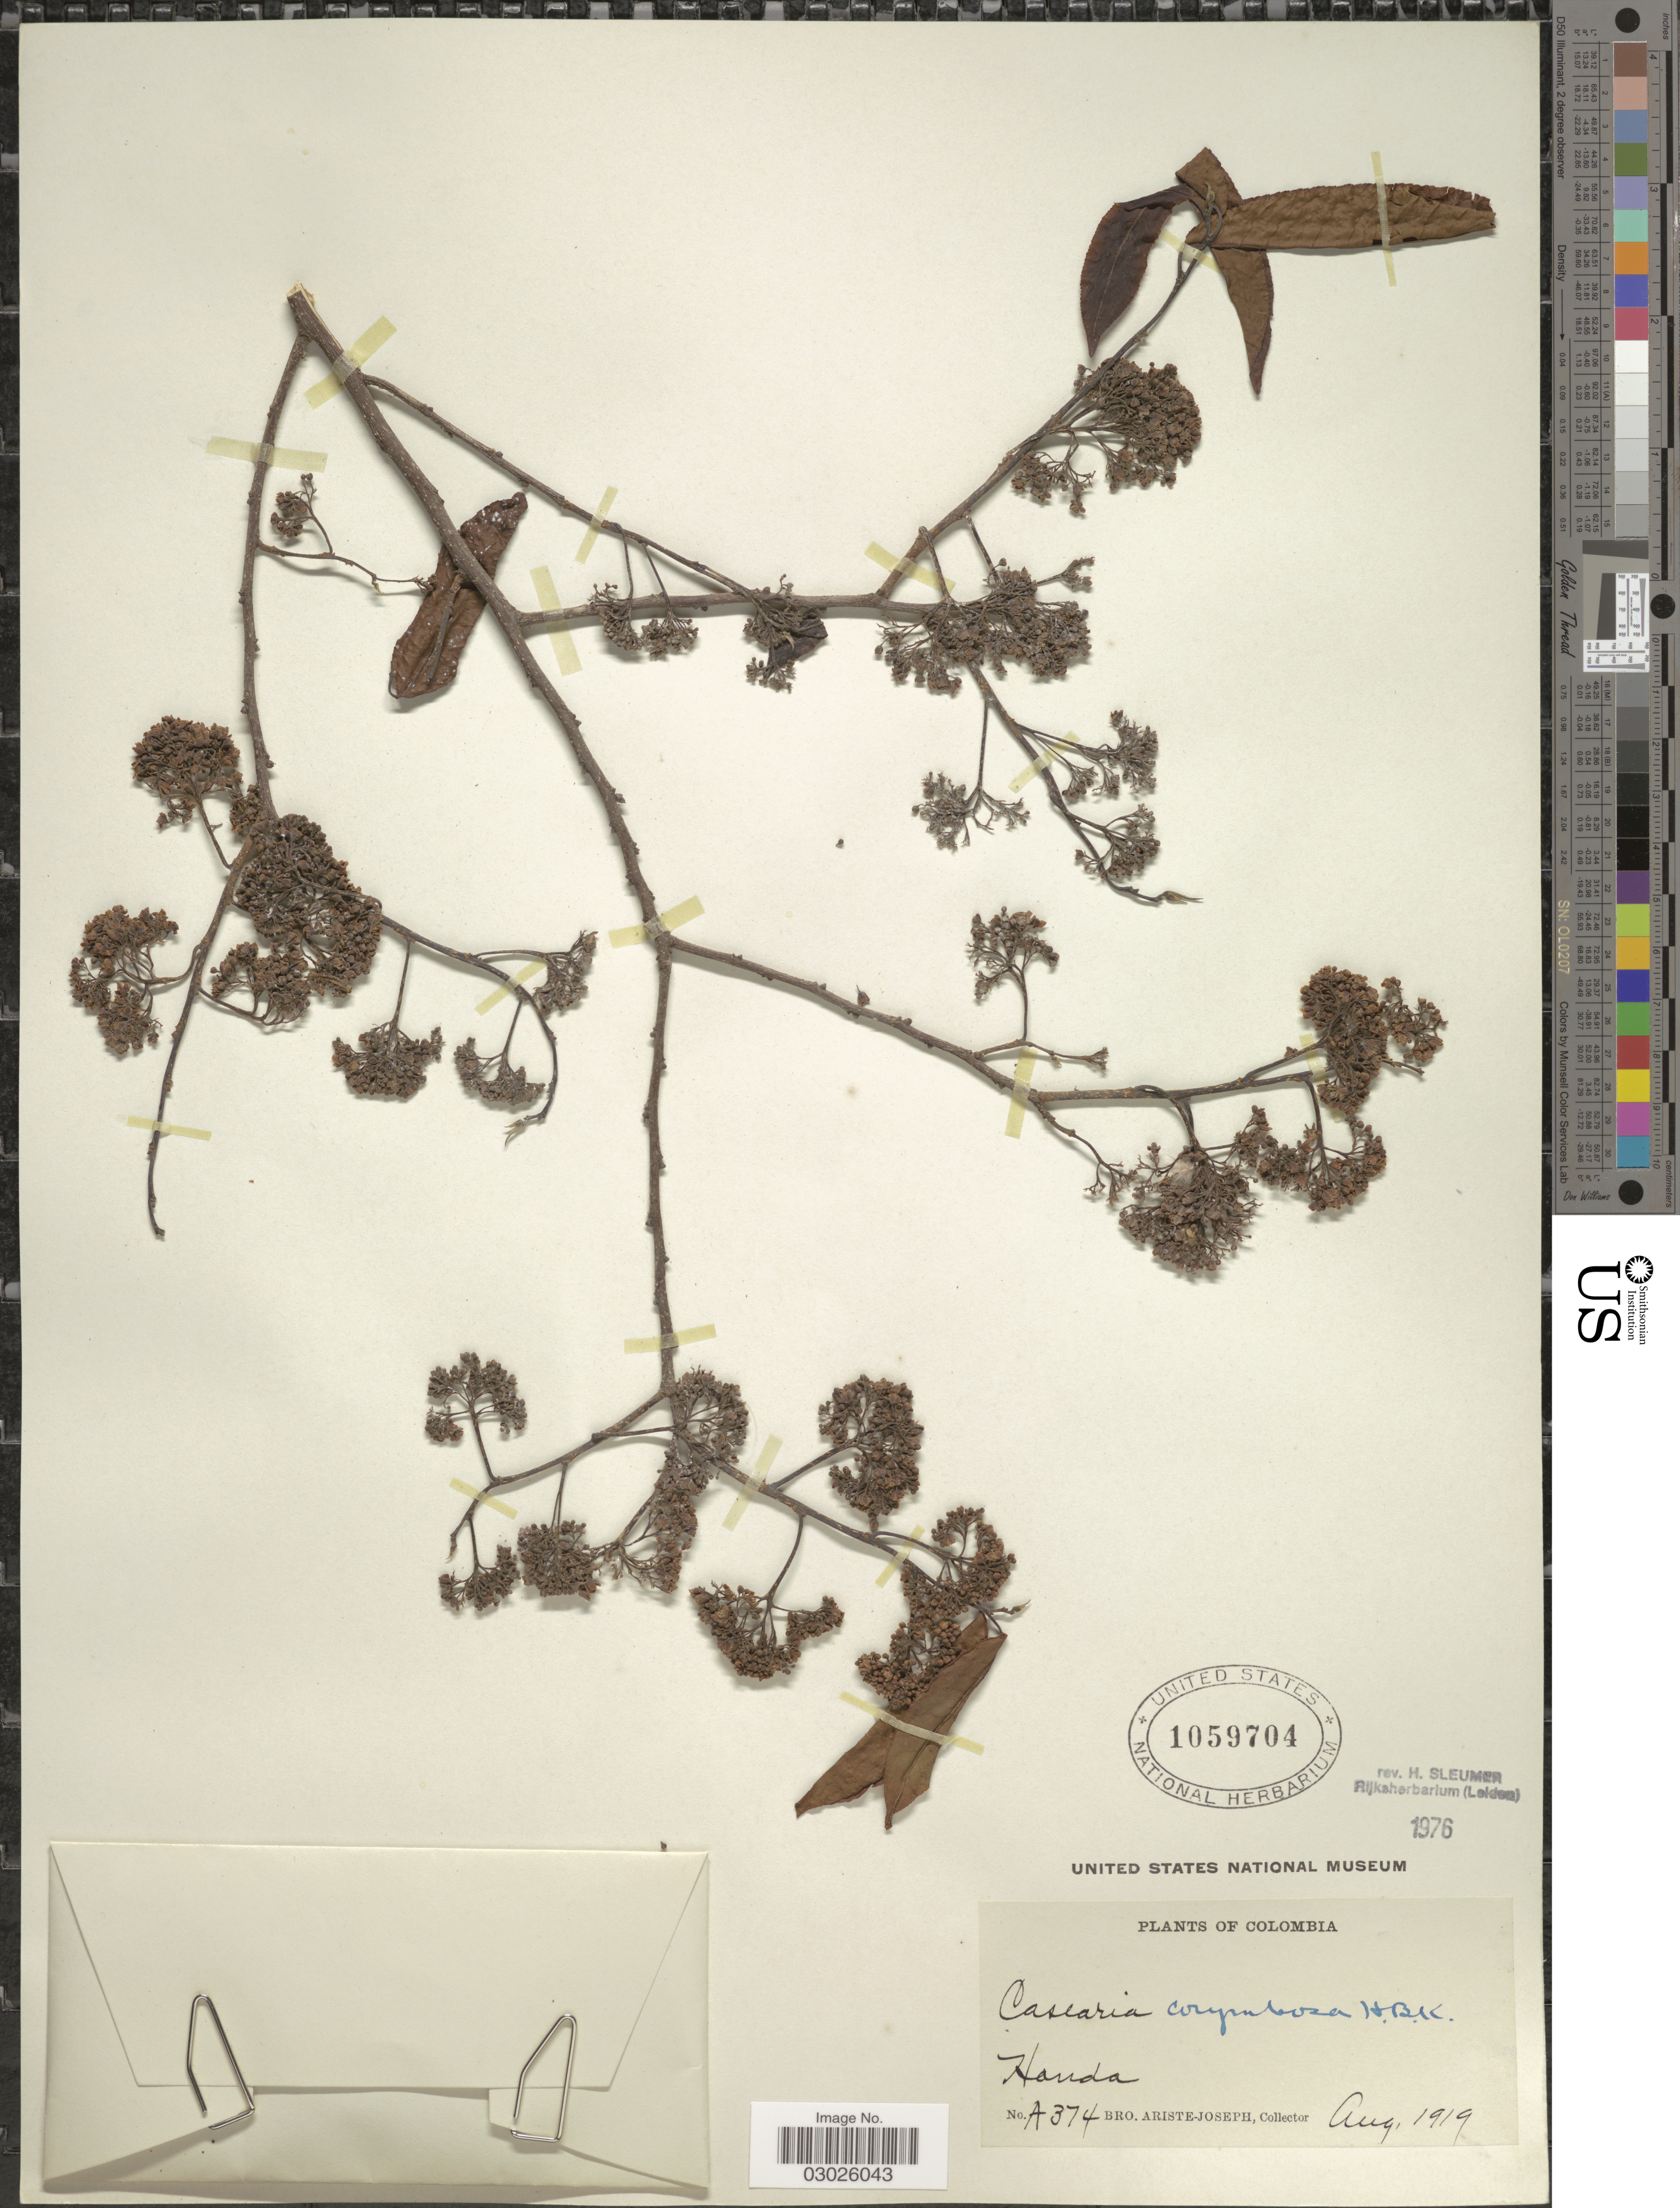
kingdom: Plantae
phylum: Tracheophyta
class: Magnoliopsida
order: Malpighiales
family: Salicaceae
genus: Casearia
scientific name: Casearia corymbosa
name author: Kunth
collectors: Bro. Ariste-Joseph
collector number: A374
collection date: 1919-08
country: Colombia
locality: Honda.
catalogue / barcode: US 1059704